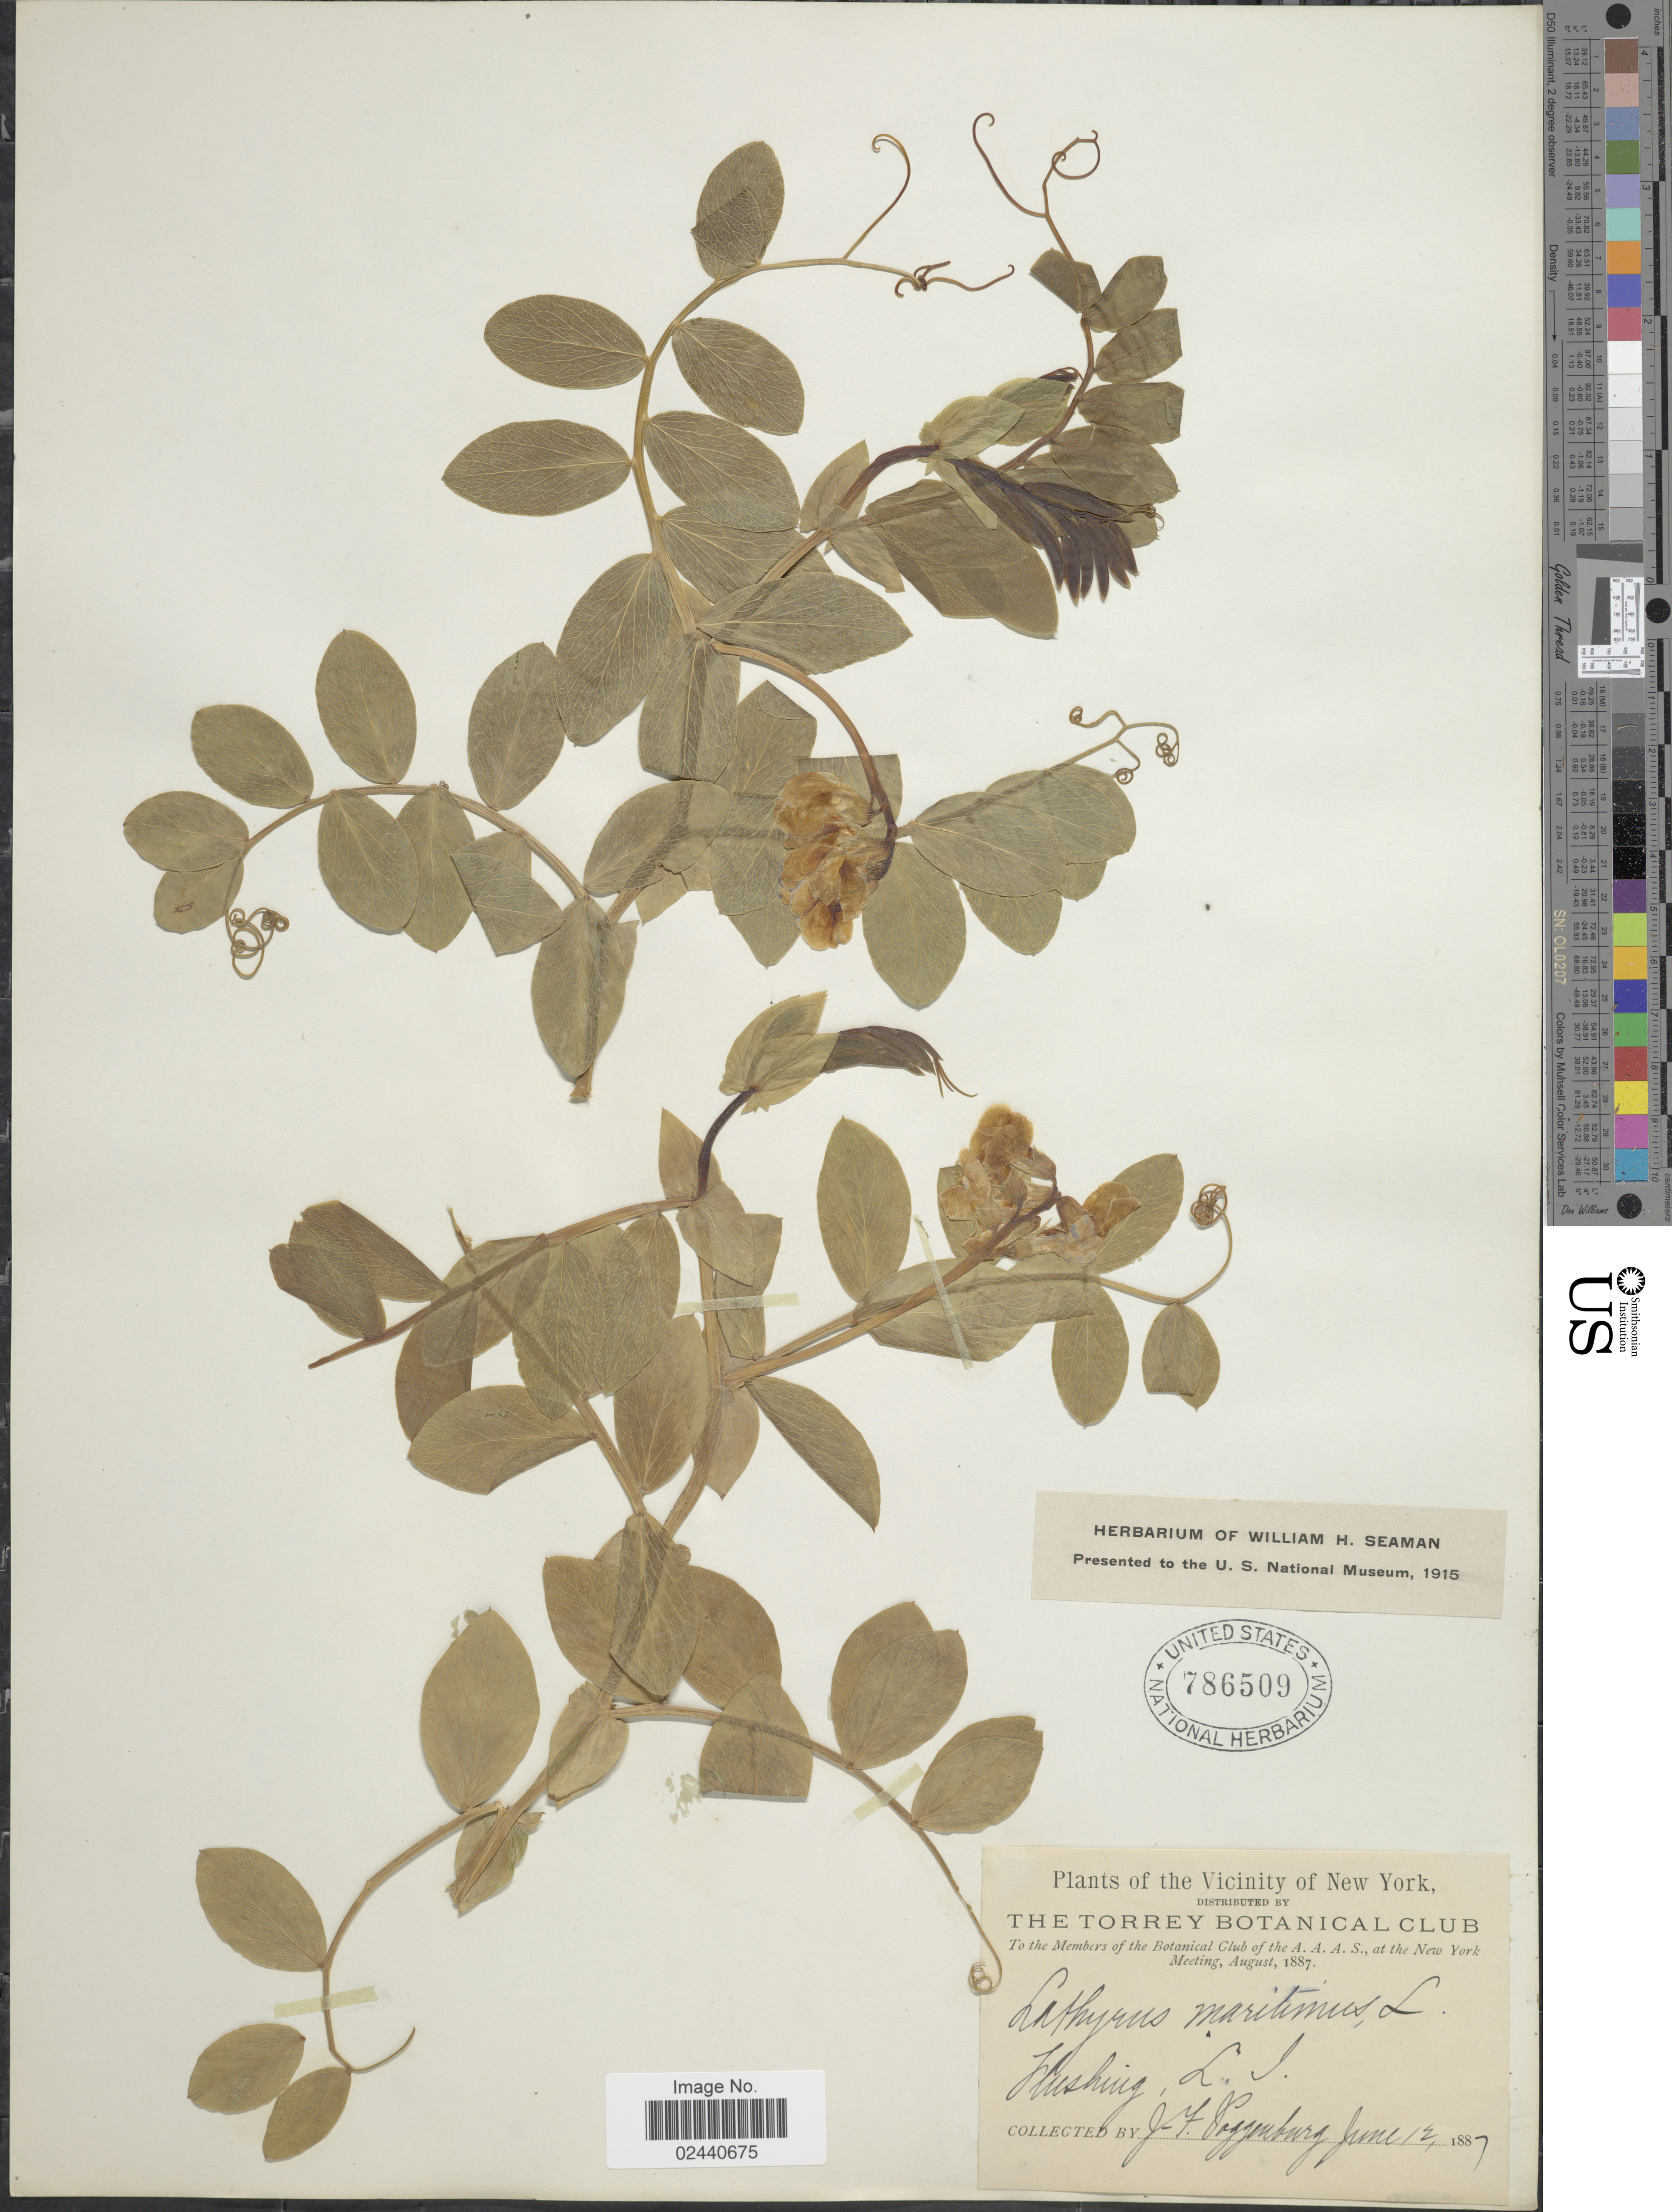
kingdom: Plantae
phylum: Tracheophyta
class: Magnoliopsida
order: Fabales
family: Fabaceae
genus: Lathyrus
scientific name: Lathyrus japonicus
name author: Willd.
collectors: J. F. Poggenburg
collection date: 1887-06-12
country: United States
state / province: New York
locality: Vicinity of New York, Flushing, L.I.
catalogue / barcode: US 786509